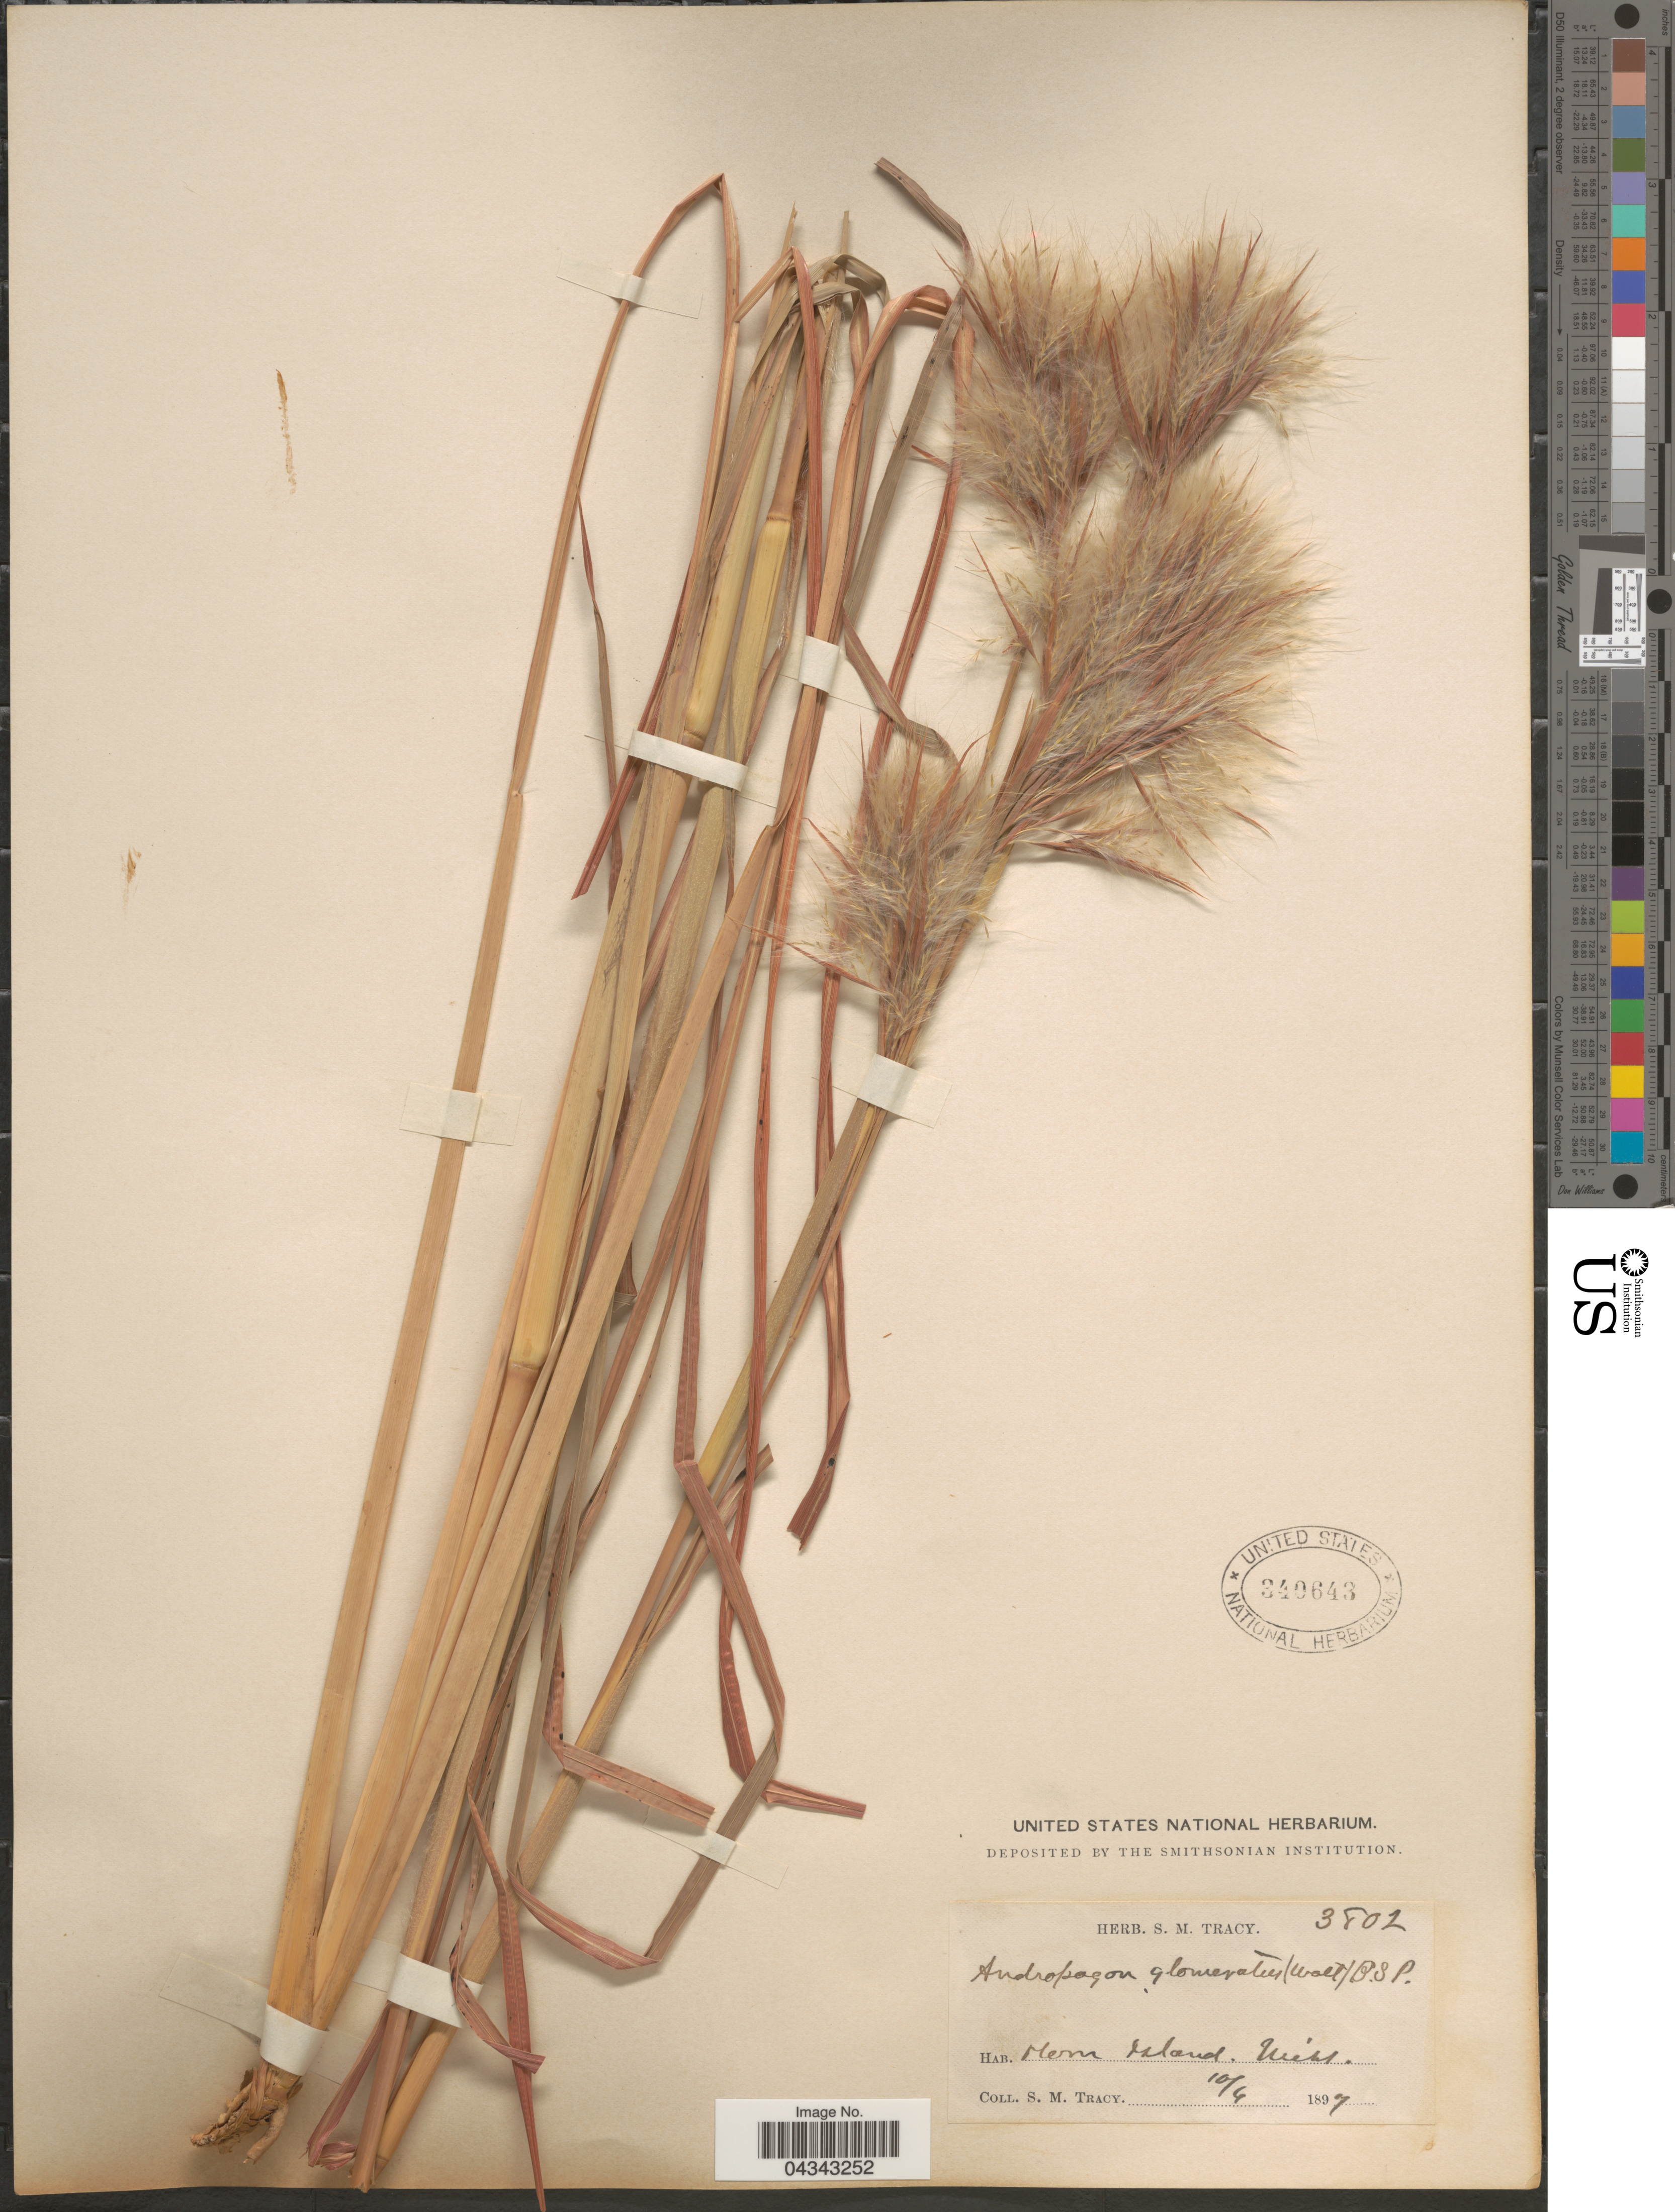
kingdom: Plantae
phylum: Tracheophyta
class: Liliopsida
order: Poales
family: Poaceae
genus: Andropogon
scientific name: Andropogon glomeratus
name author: (Walter) Britton, Stearns & Poggenb.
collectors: S. M. Tracy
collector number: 3802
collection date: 1897-10-06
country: United States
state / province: Mississippi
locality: Horn Island.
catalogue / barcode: US 340643